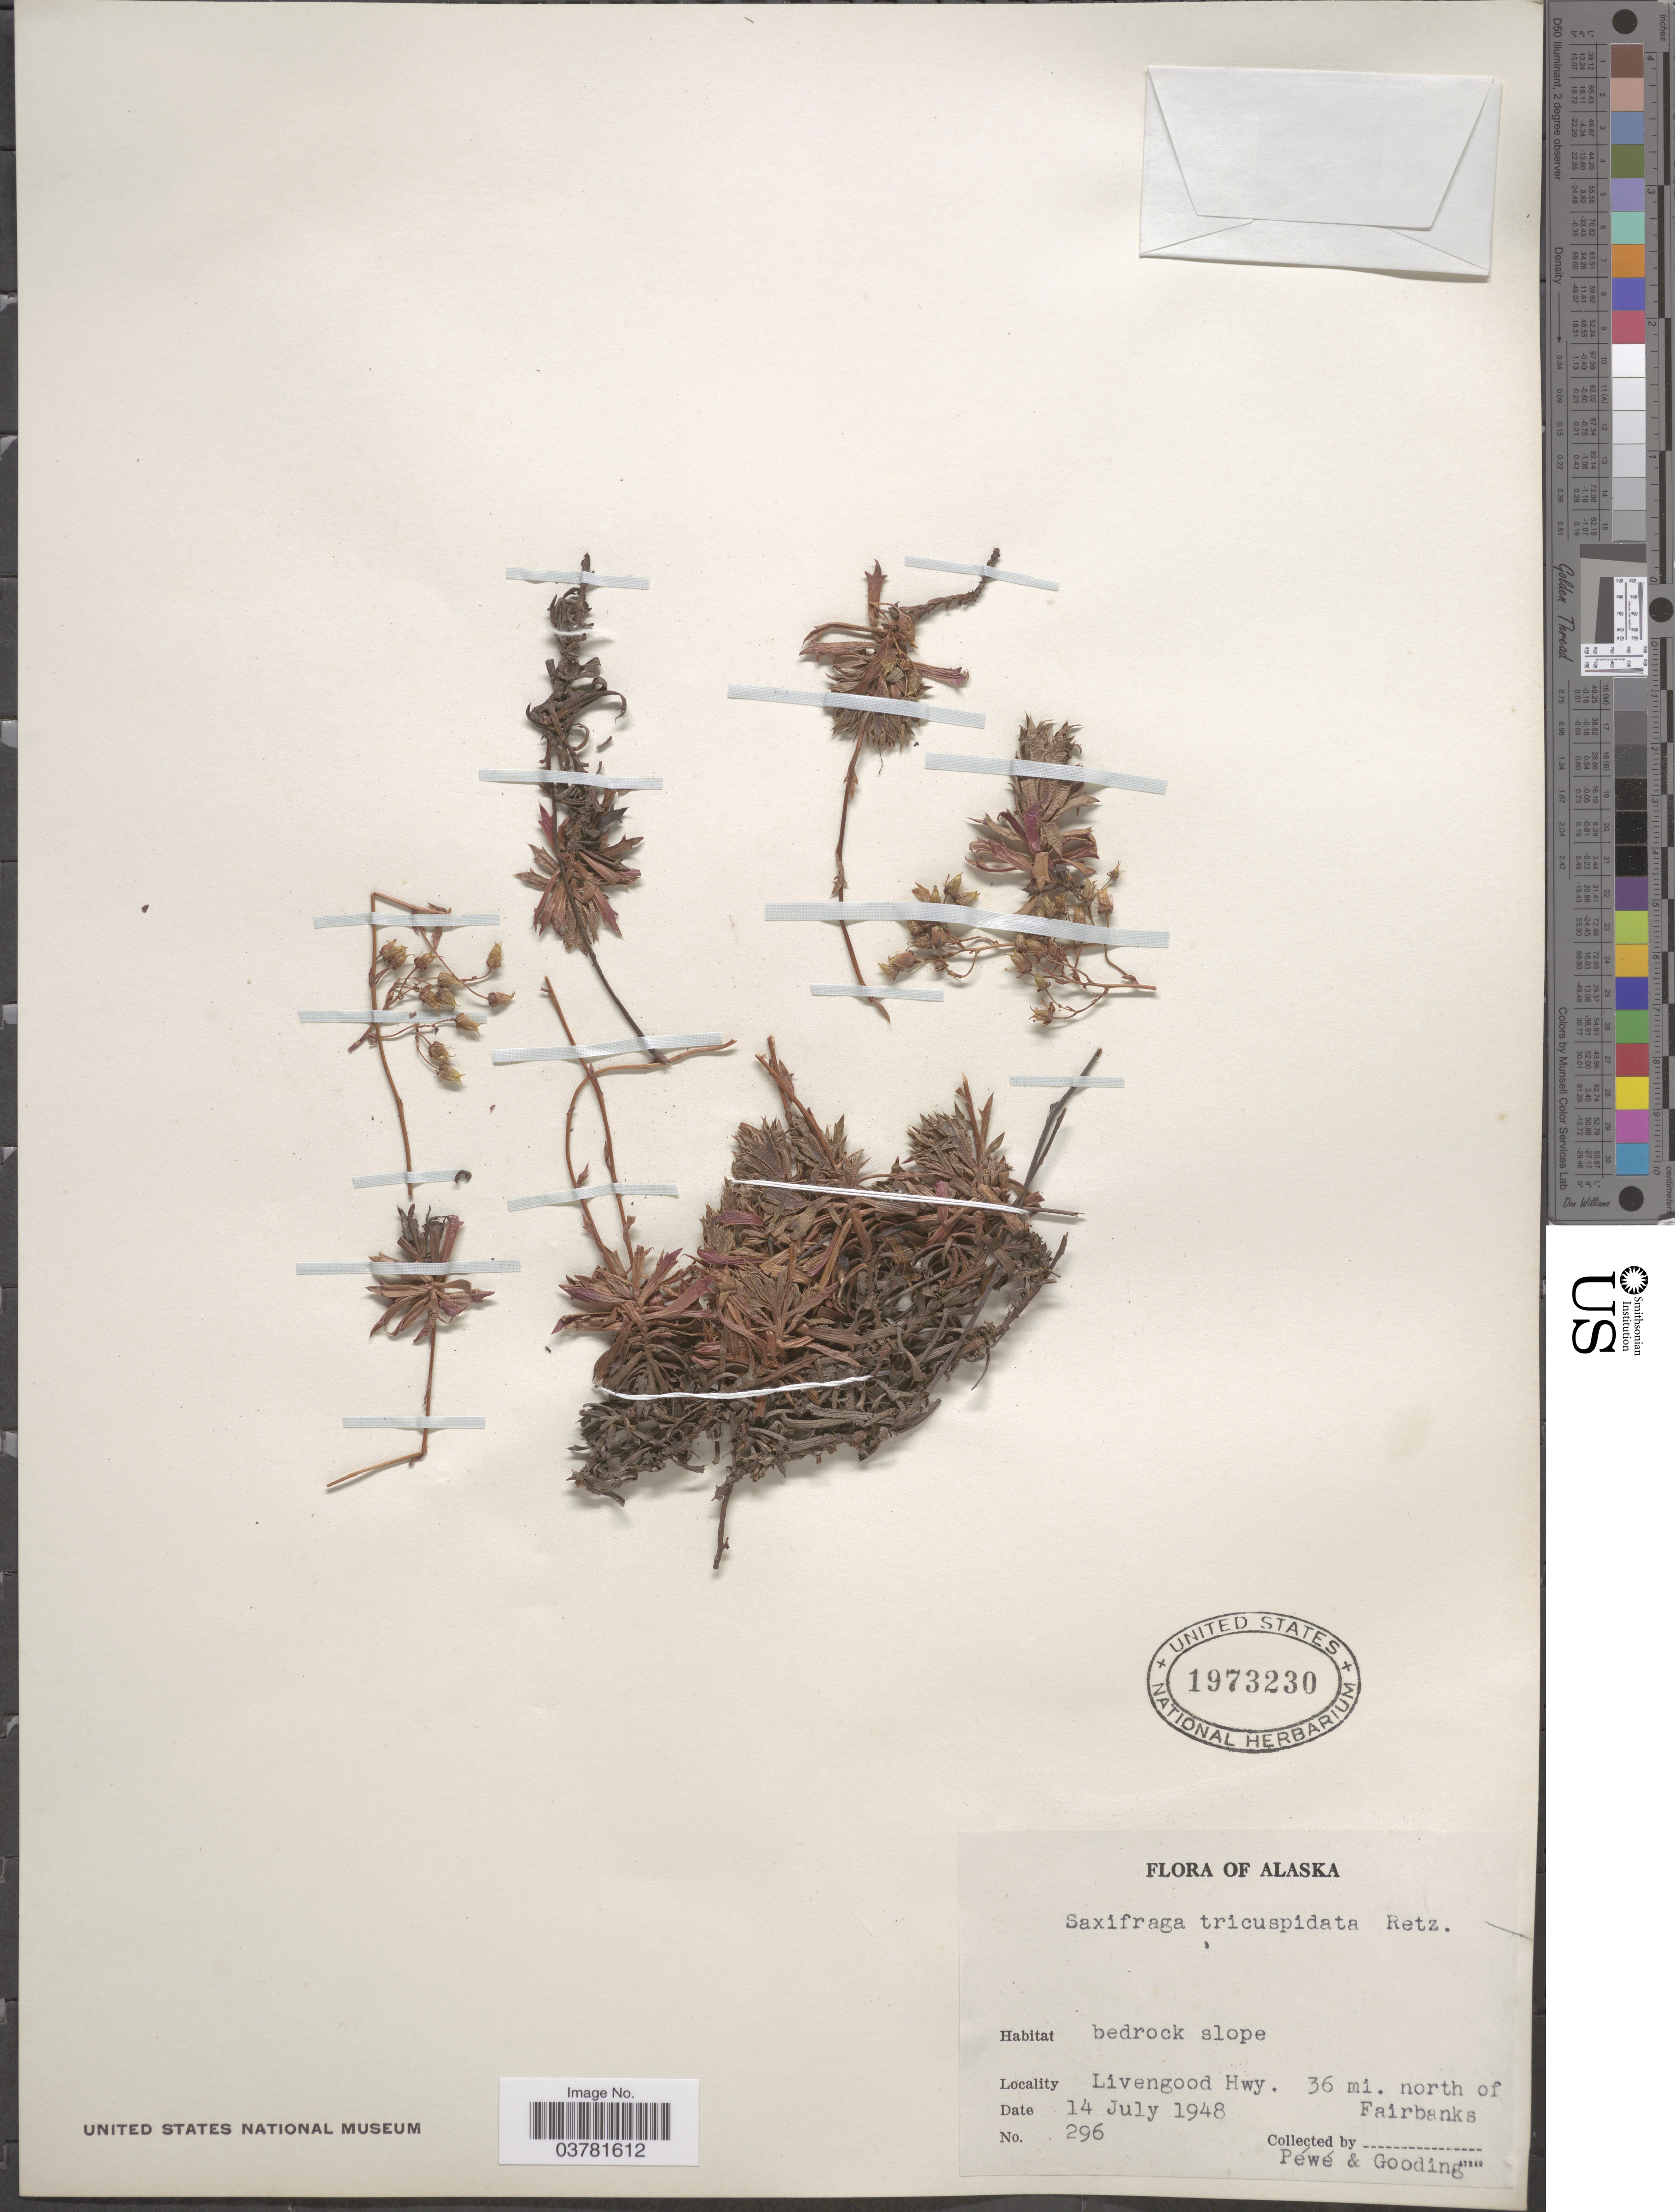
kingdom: Plantae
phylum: Tracheophyta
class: Magnoliopsida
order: Saxifragales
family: Saxifragaceae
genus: Saxifraga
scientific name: Saxifraga tricuspidata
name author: Rottb.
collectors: Pewe & Gooding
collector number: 296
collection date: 1948-07-14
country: United States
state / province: Alaska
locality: Livengood Hwy. 36 mi. north of Fairbanks.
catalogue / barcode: US 1973230